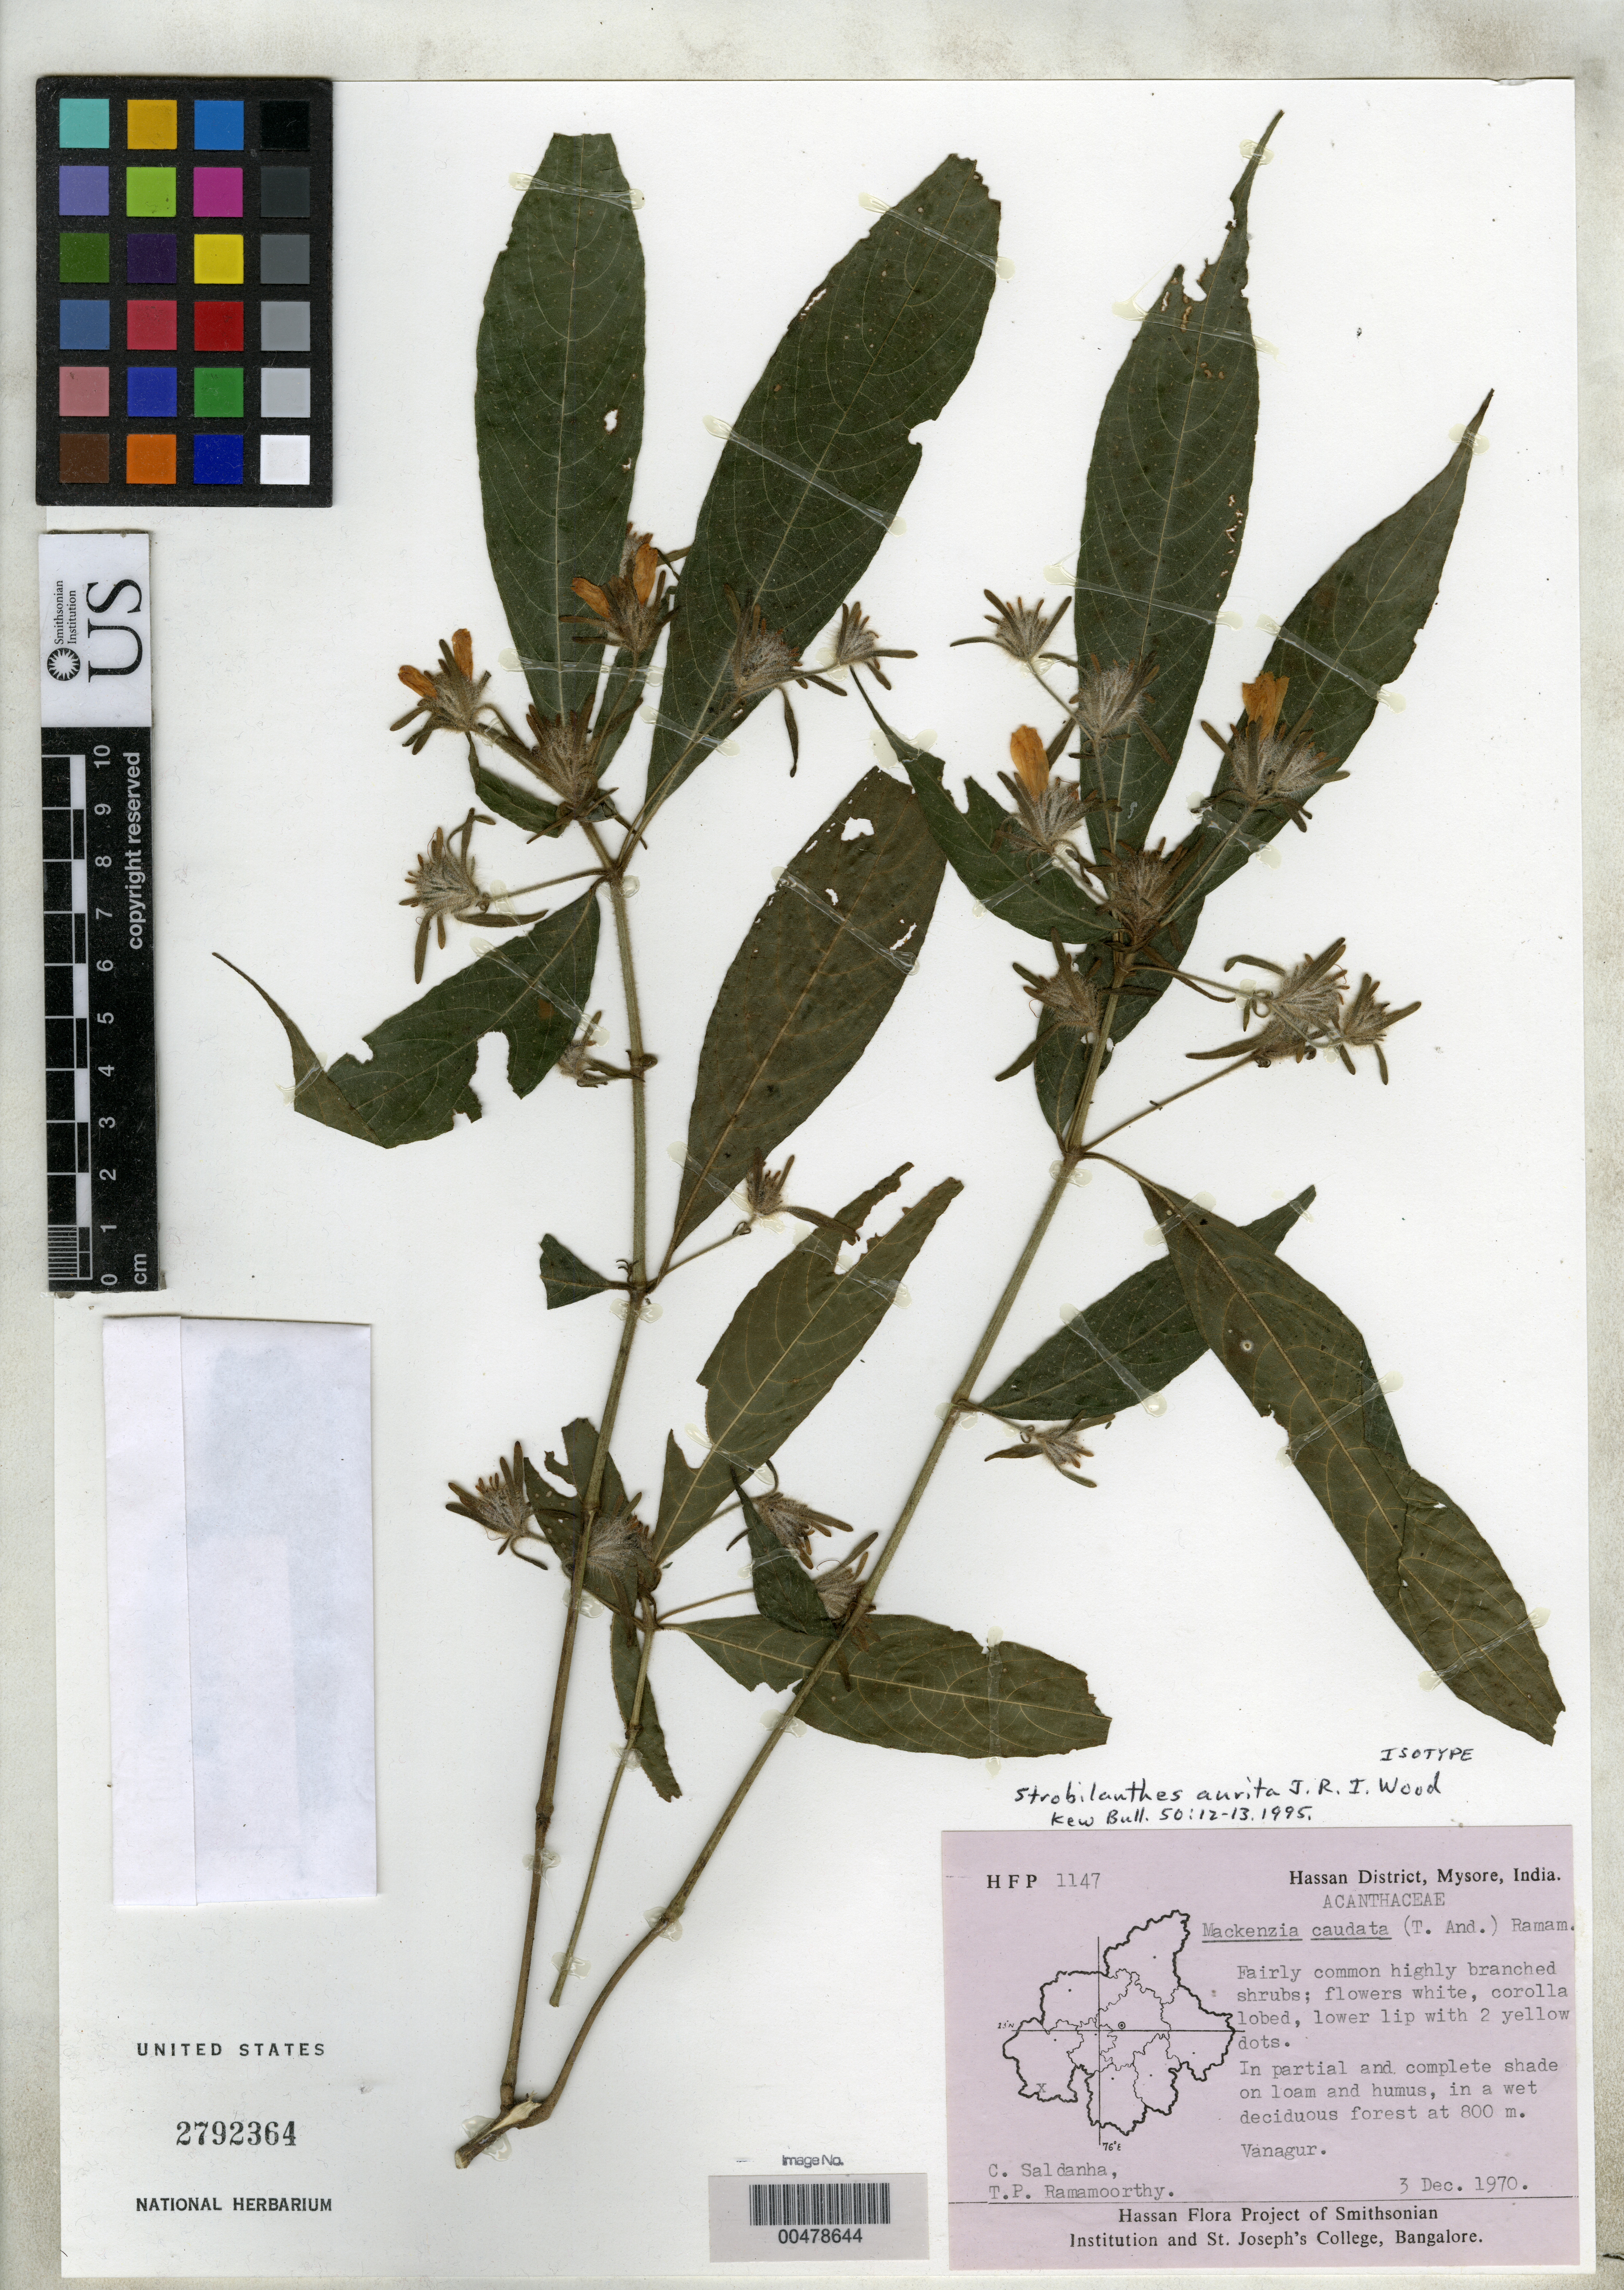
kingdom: Plantae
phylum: Tracheophyta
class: Magnoliopsida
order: Lamiales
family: Acanthaceae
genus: Strobilanthes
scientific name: Strobilanthes aurita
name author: J.R.I. Wood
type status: Isotype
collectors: C. J. Saldanha & T. P. Ramamoorthy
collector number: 1147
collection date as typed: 03 Dec 1970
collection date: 1970-12-03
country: India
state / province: Karnataka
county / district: Mysore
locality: Vanagur.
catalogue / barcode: US 2792364